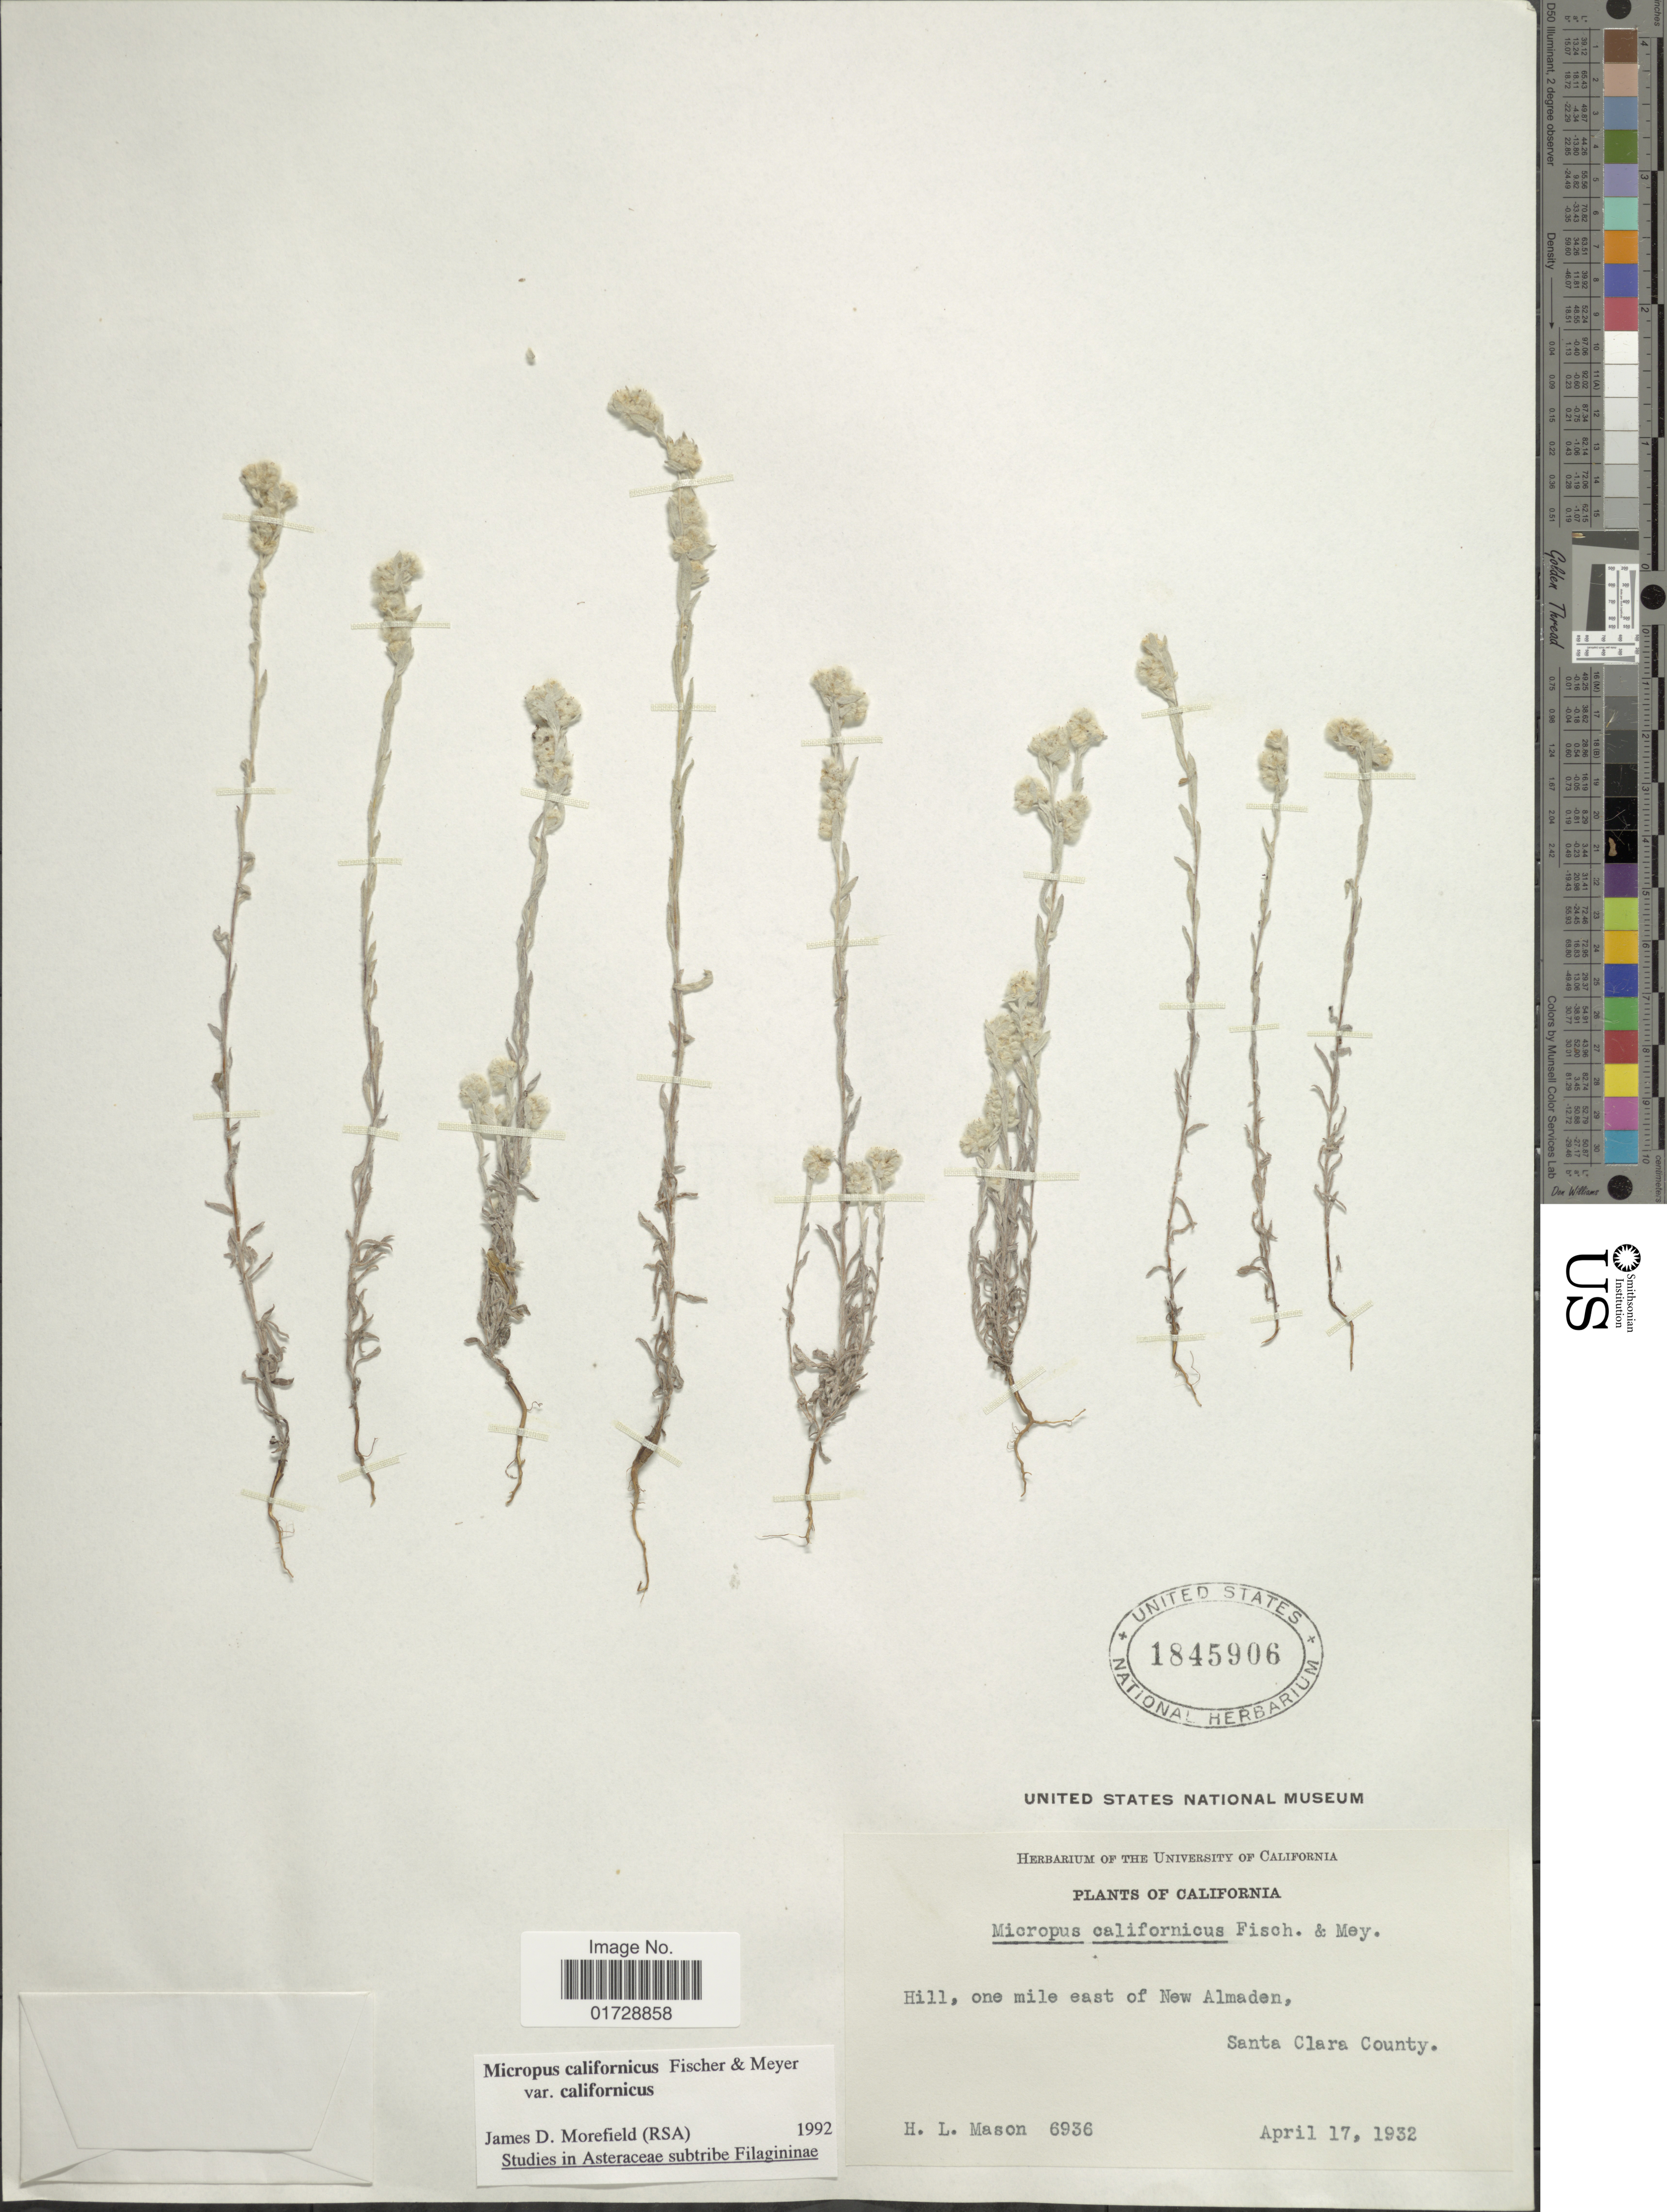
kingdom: Plantae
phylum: Tracheophyta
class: Magnoliopsida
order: Asterales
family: Asteraceae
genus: Micropus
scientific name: Micropus californicus var. californicus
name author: Fisch. & C.A. Mey.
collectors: H. L. Mason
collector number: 6936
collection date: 1932-04-17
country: United States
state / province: California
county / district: Santa Clara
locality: Hill, one mile east of New Almaden, Santa Clara County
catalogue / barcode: US 1845906